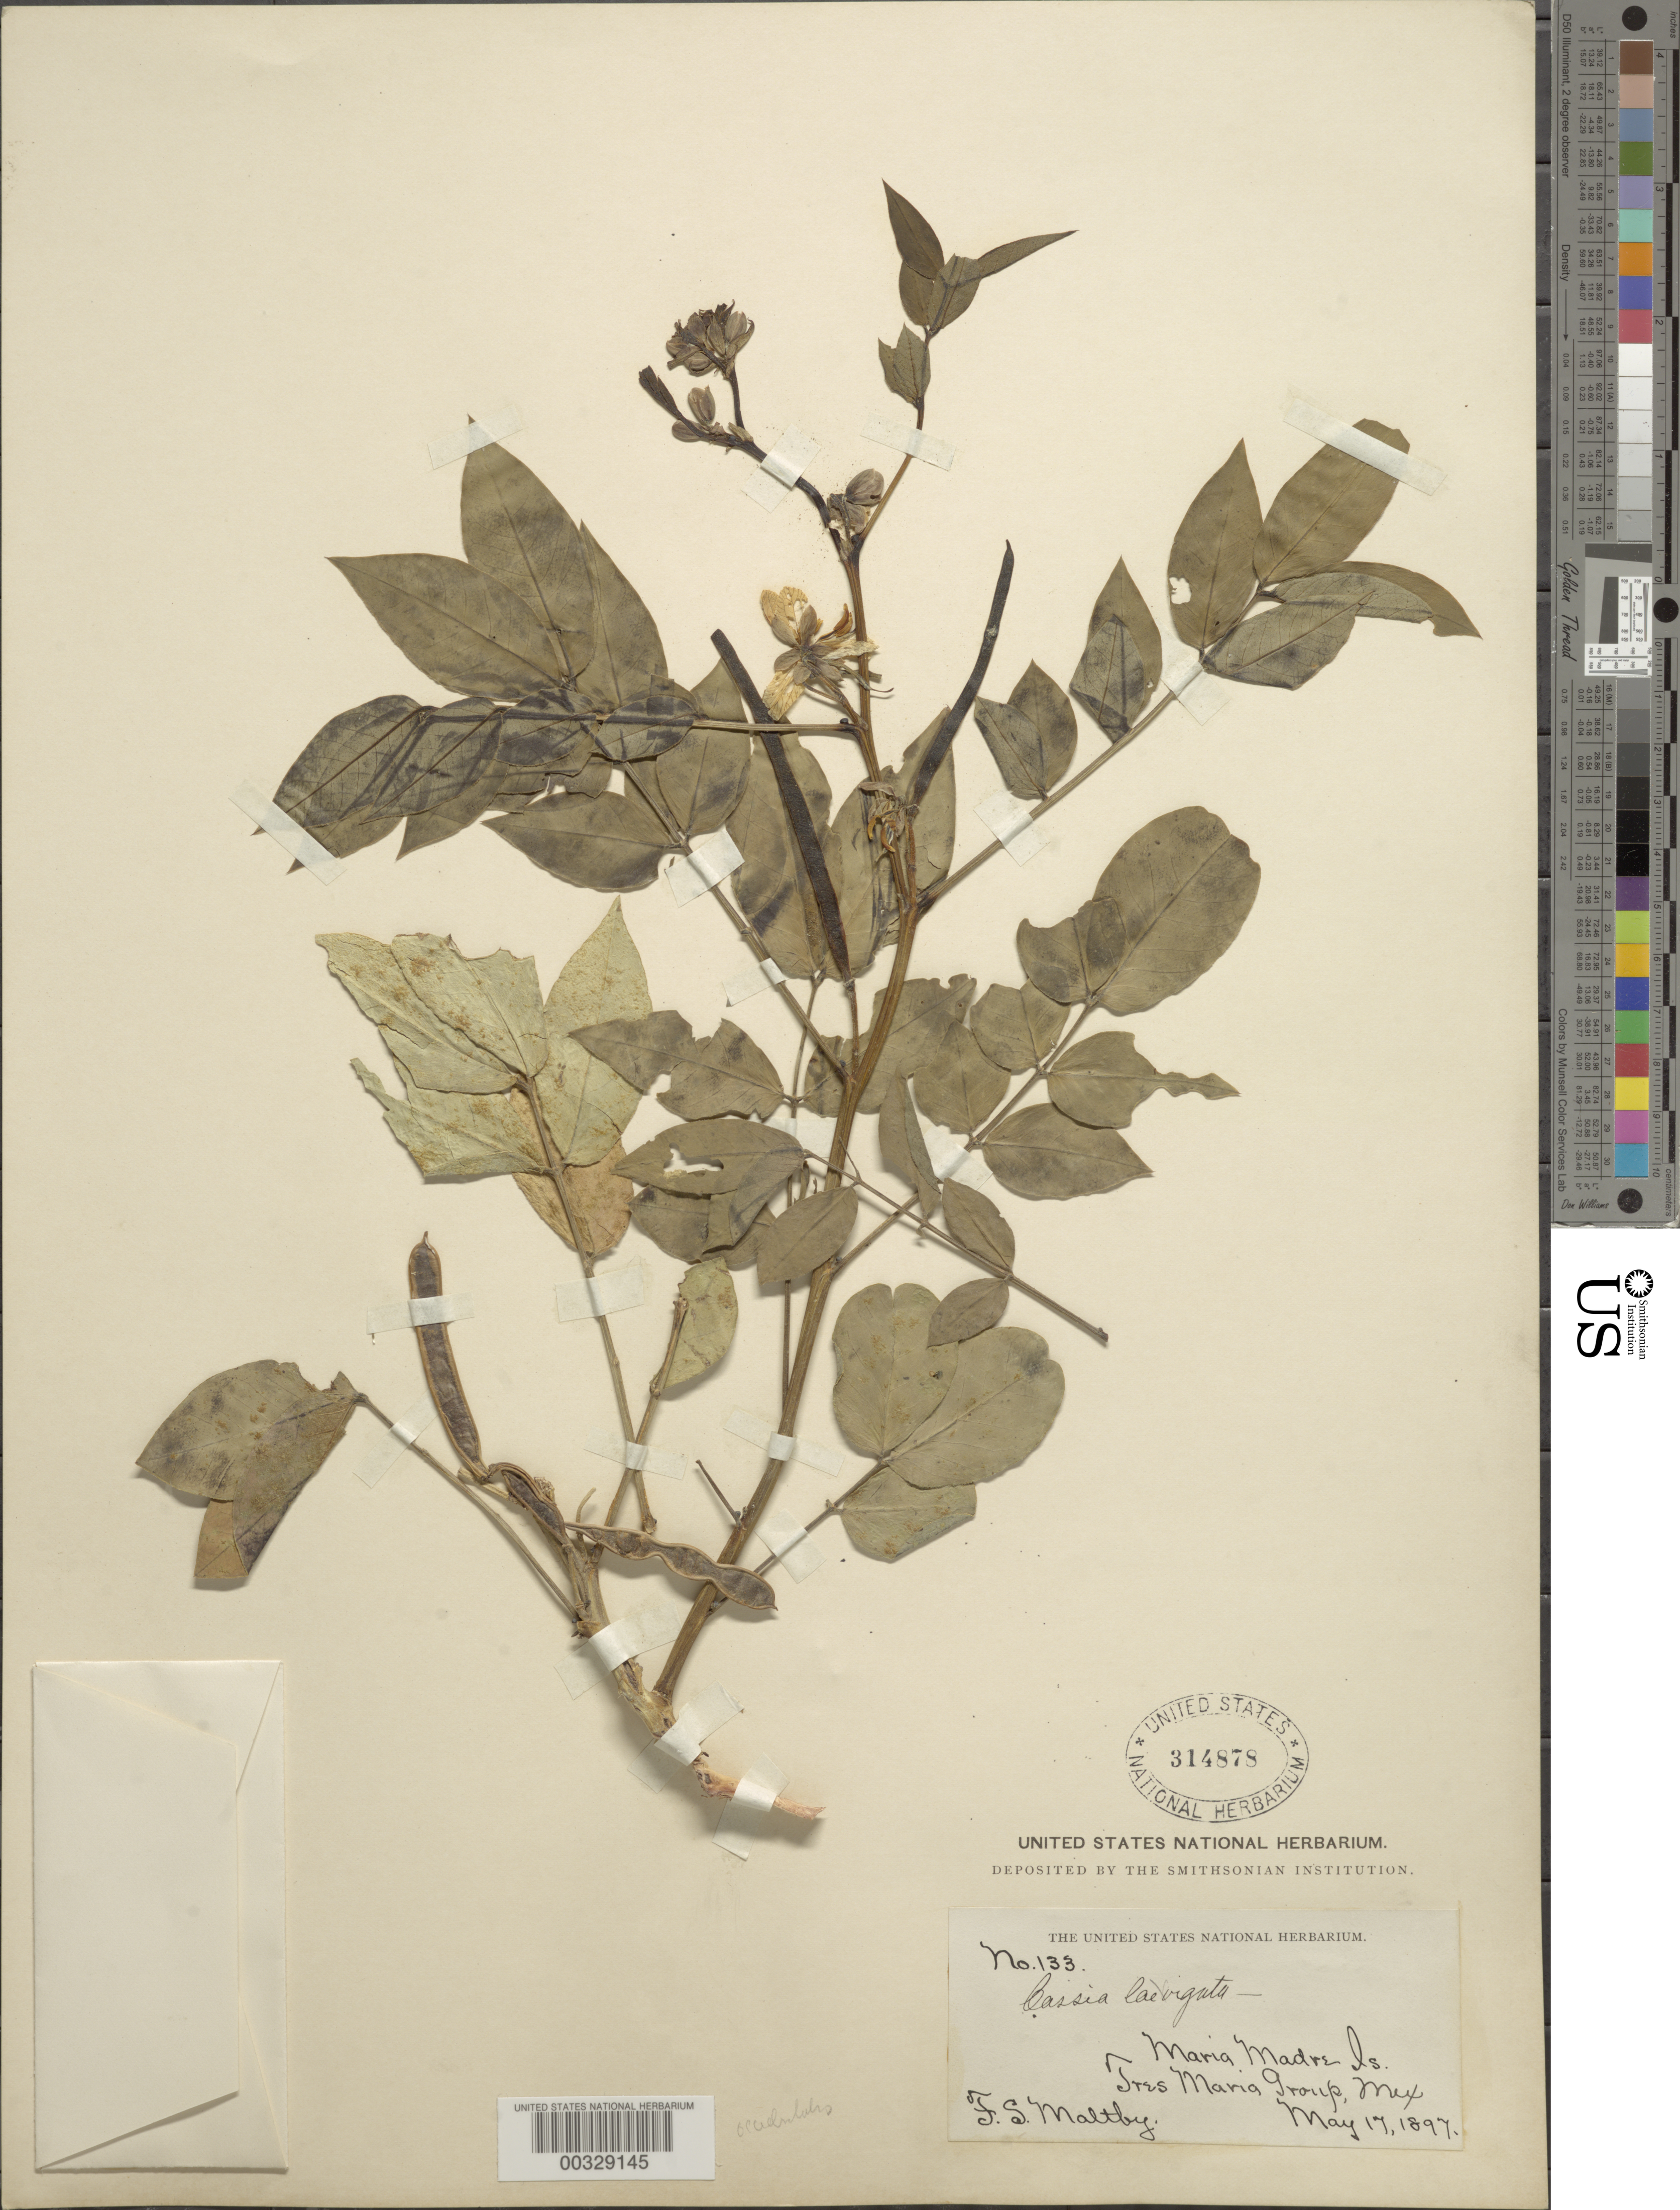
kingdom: Plantae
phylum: Tracheophyta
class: Magnoliopsida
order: Fabales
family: Fabaceae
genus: Senna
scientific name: Senna occidentalis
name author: (L.) Link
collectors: T. S. Maltby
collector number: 133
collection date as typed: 17 May 1897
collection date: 1897-05-17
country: Mexico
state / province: Nayarit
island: Maria Madre Island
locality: Tres maria group, maria madre is. [Tres Marias Is.]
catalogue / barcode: US 314878